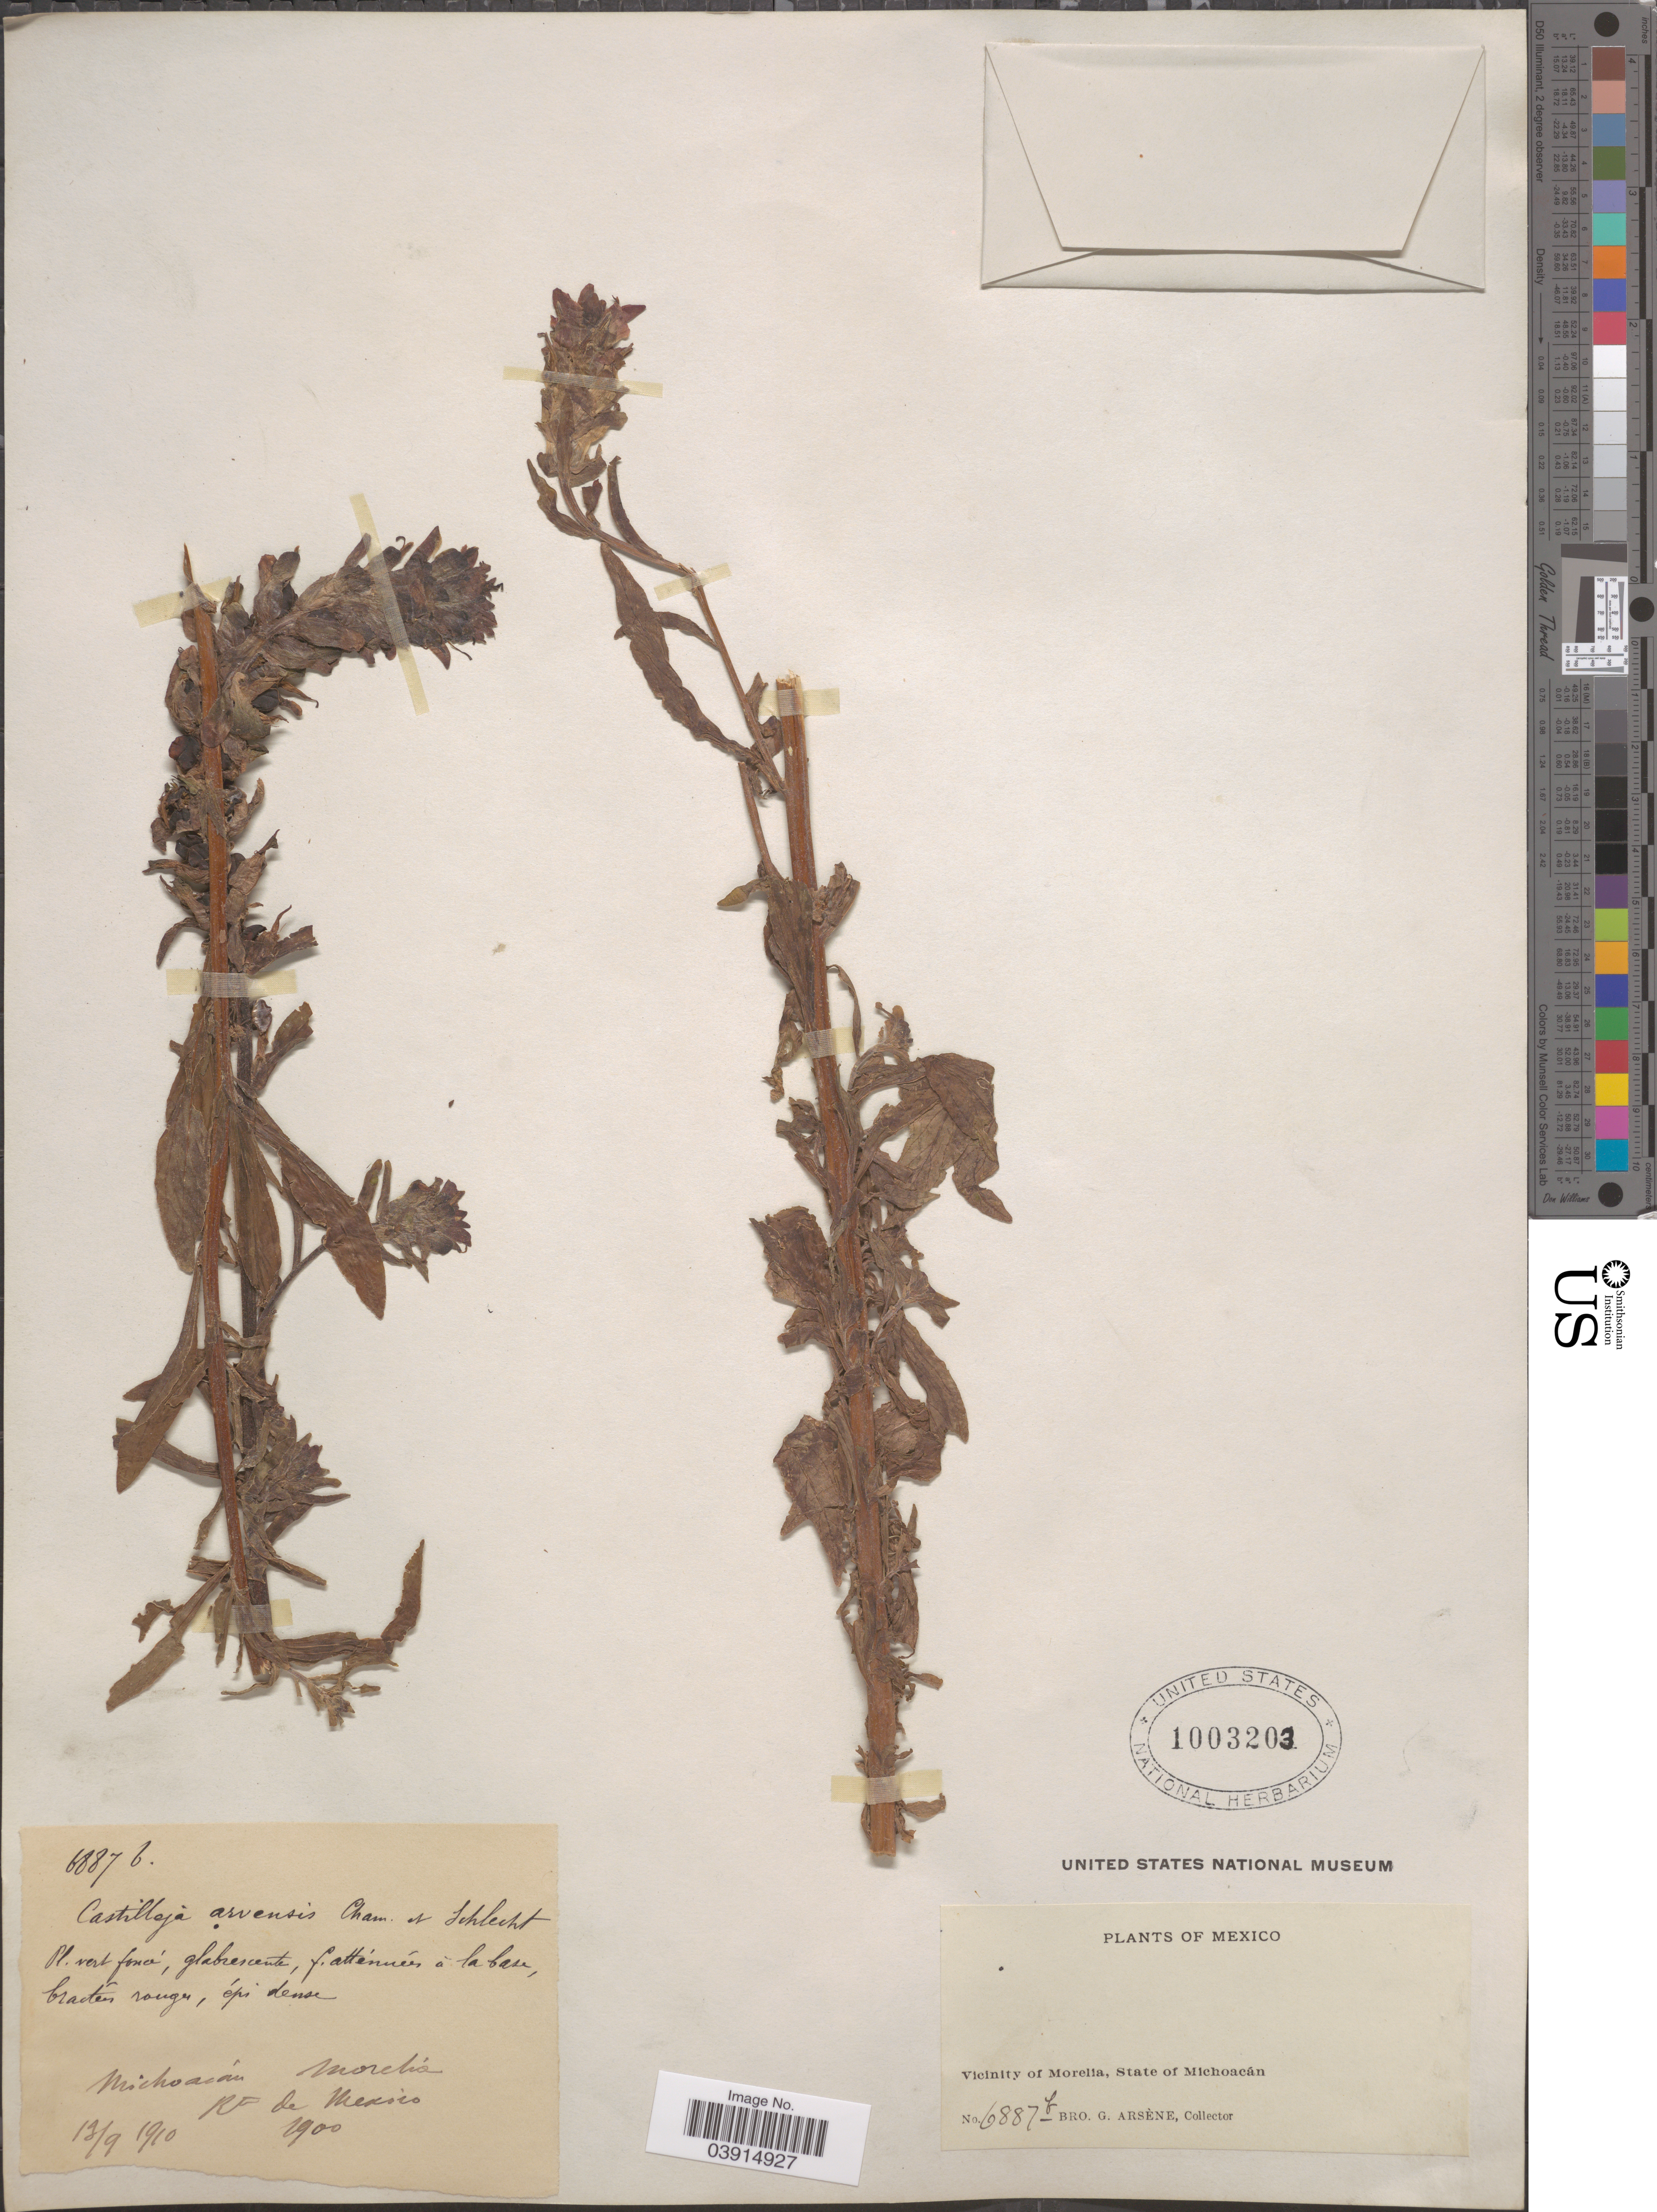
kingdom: Plantae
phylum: Tracheophyta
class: Magnoliopsida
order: Lamiales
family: Orobanchaceae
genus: Castilleja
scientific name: Castilleja arvensis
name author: Schltdl. & Cham.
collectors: Bro. G. Arsène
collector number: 6887f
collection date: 1910-09-13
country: Mexico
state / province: Michoacán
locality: Vicinity of Morelia. Rt de Mexico.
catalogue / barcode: US 1003203